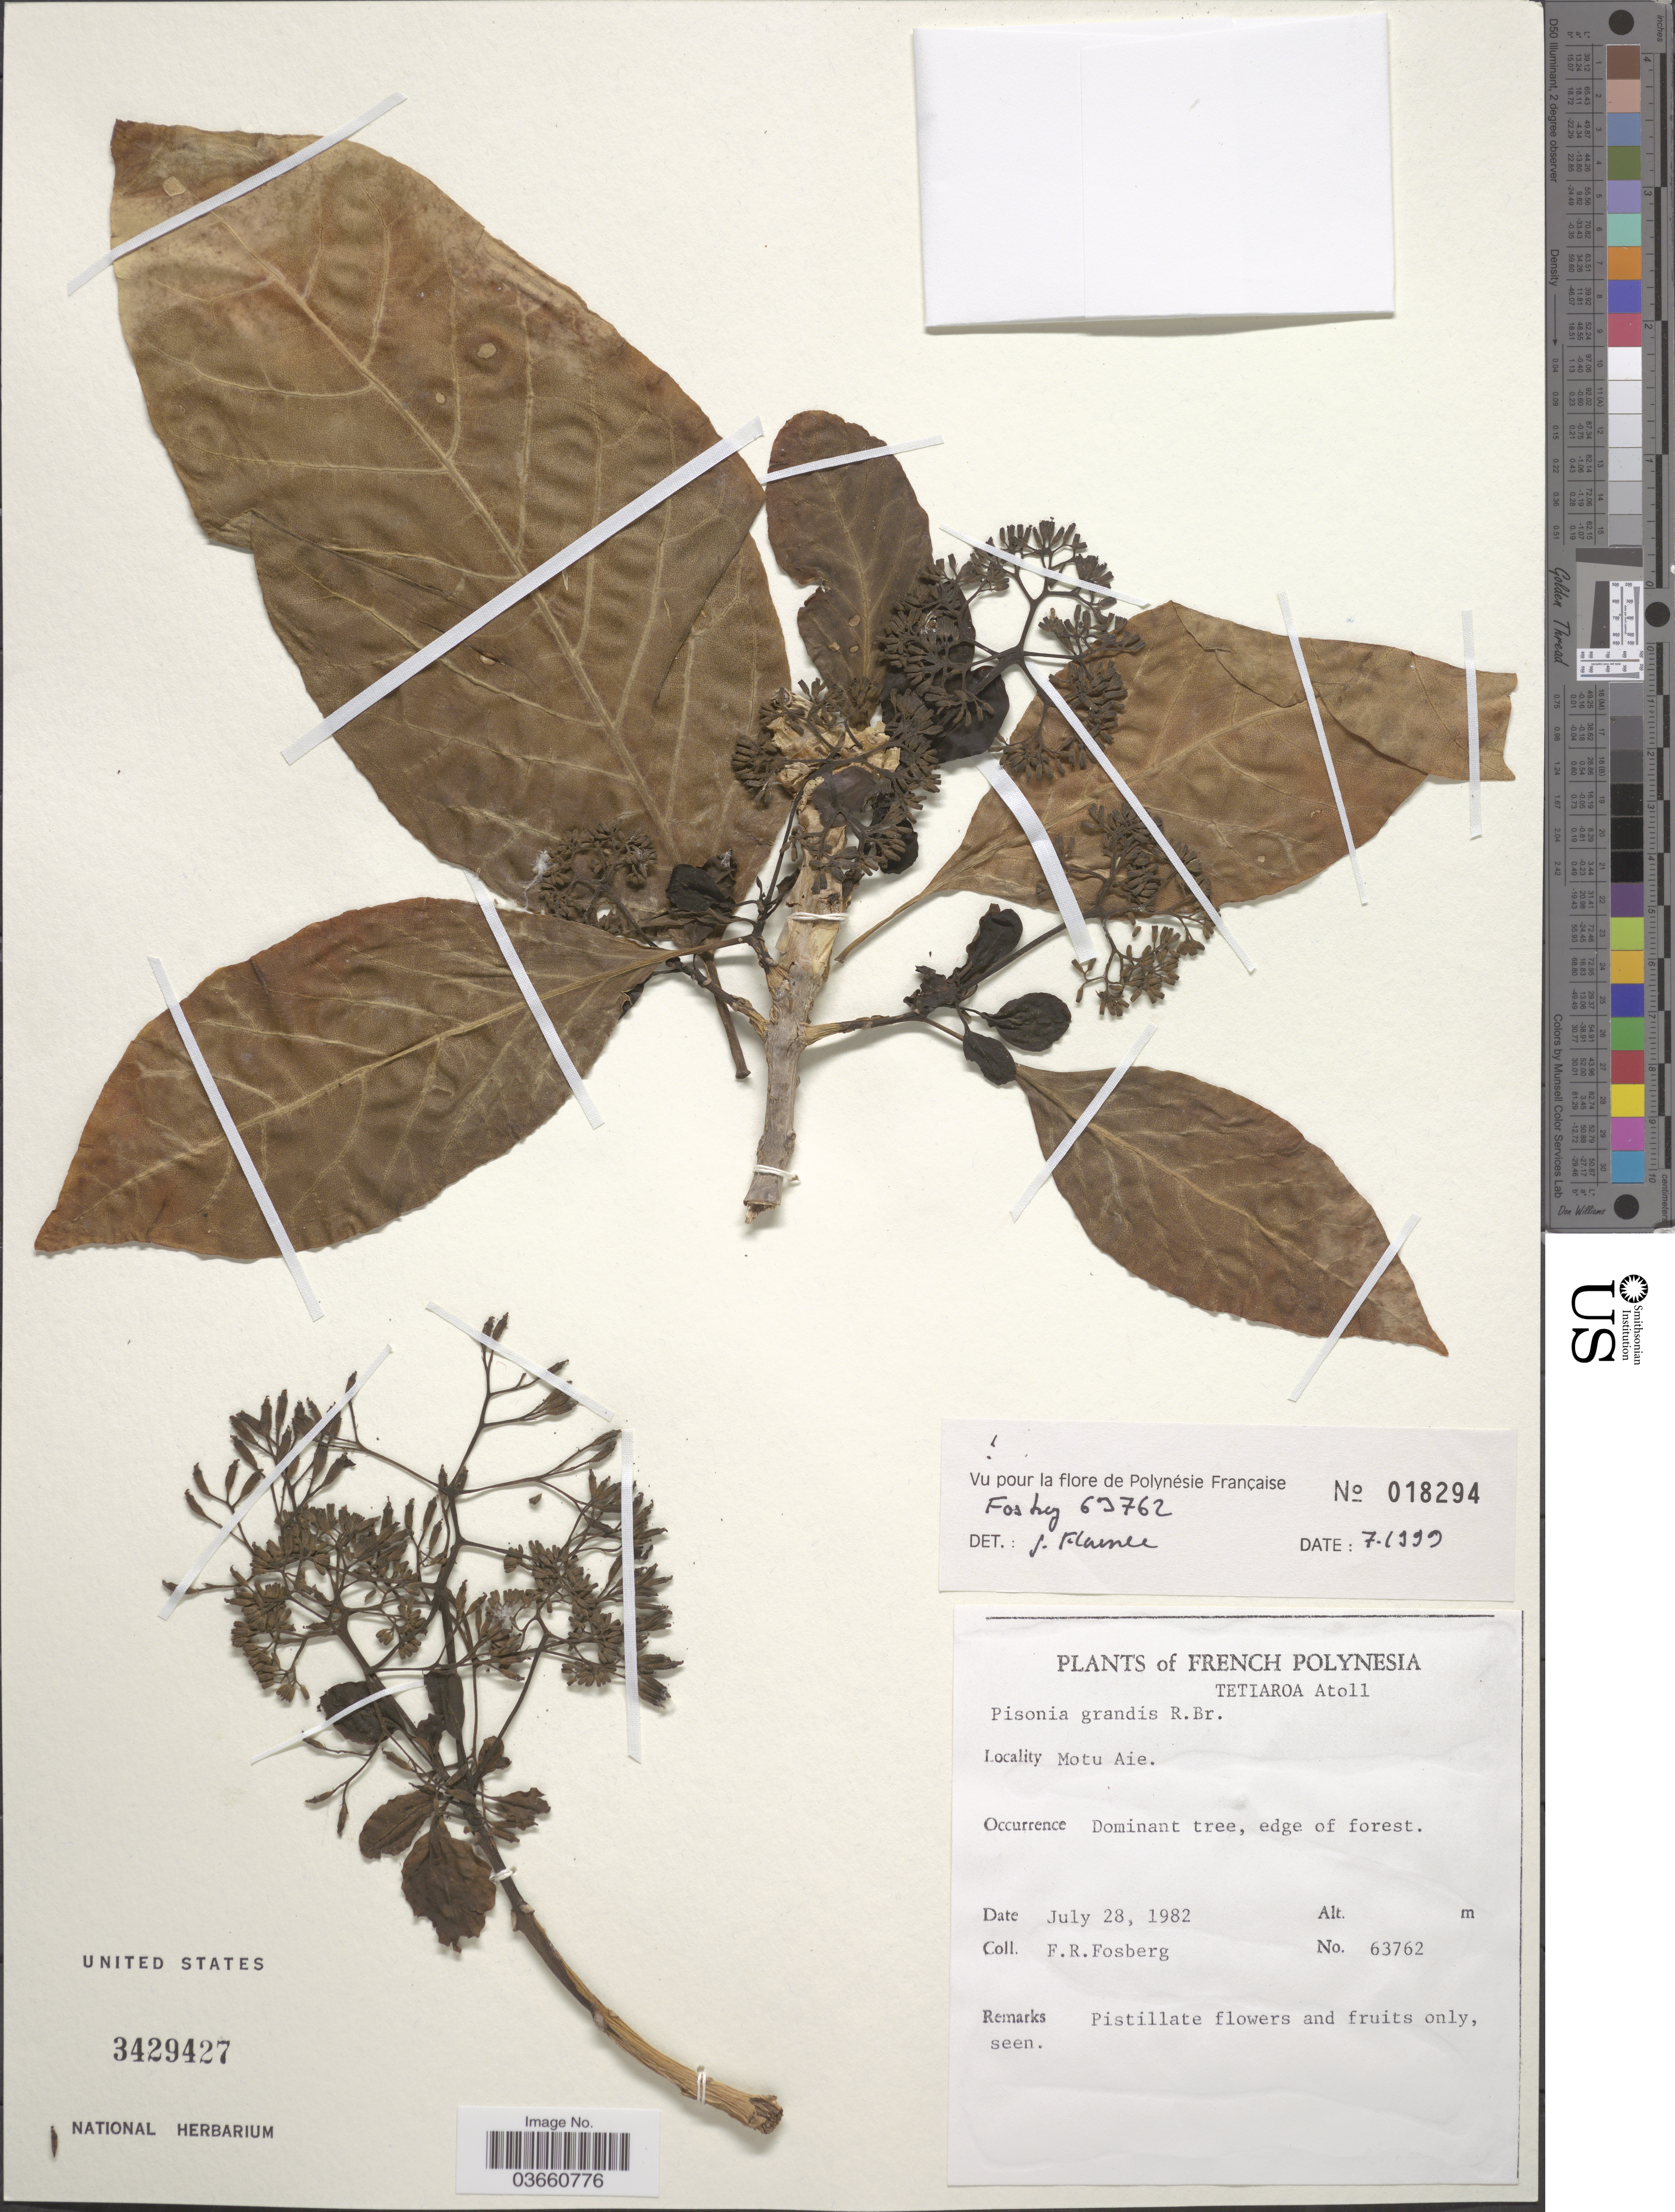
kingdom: Plantae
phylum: Tracheophyta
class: Magnoliopsida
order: Caryophyllales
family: Nyctaginaceae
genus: Pisonia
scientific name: Pisonia grandis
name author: R. Br.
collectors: F. R. Fosberg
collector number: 63762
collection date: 1982-07-28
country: French Polynesia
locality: Tetiaroa Atoll. Motu Aie.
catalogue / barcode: US 3429427